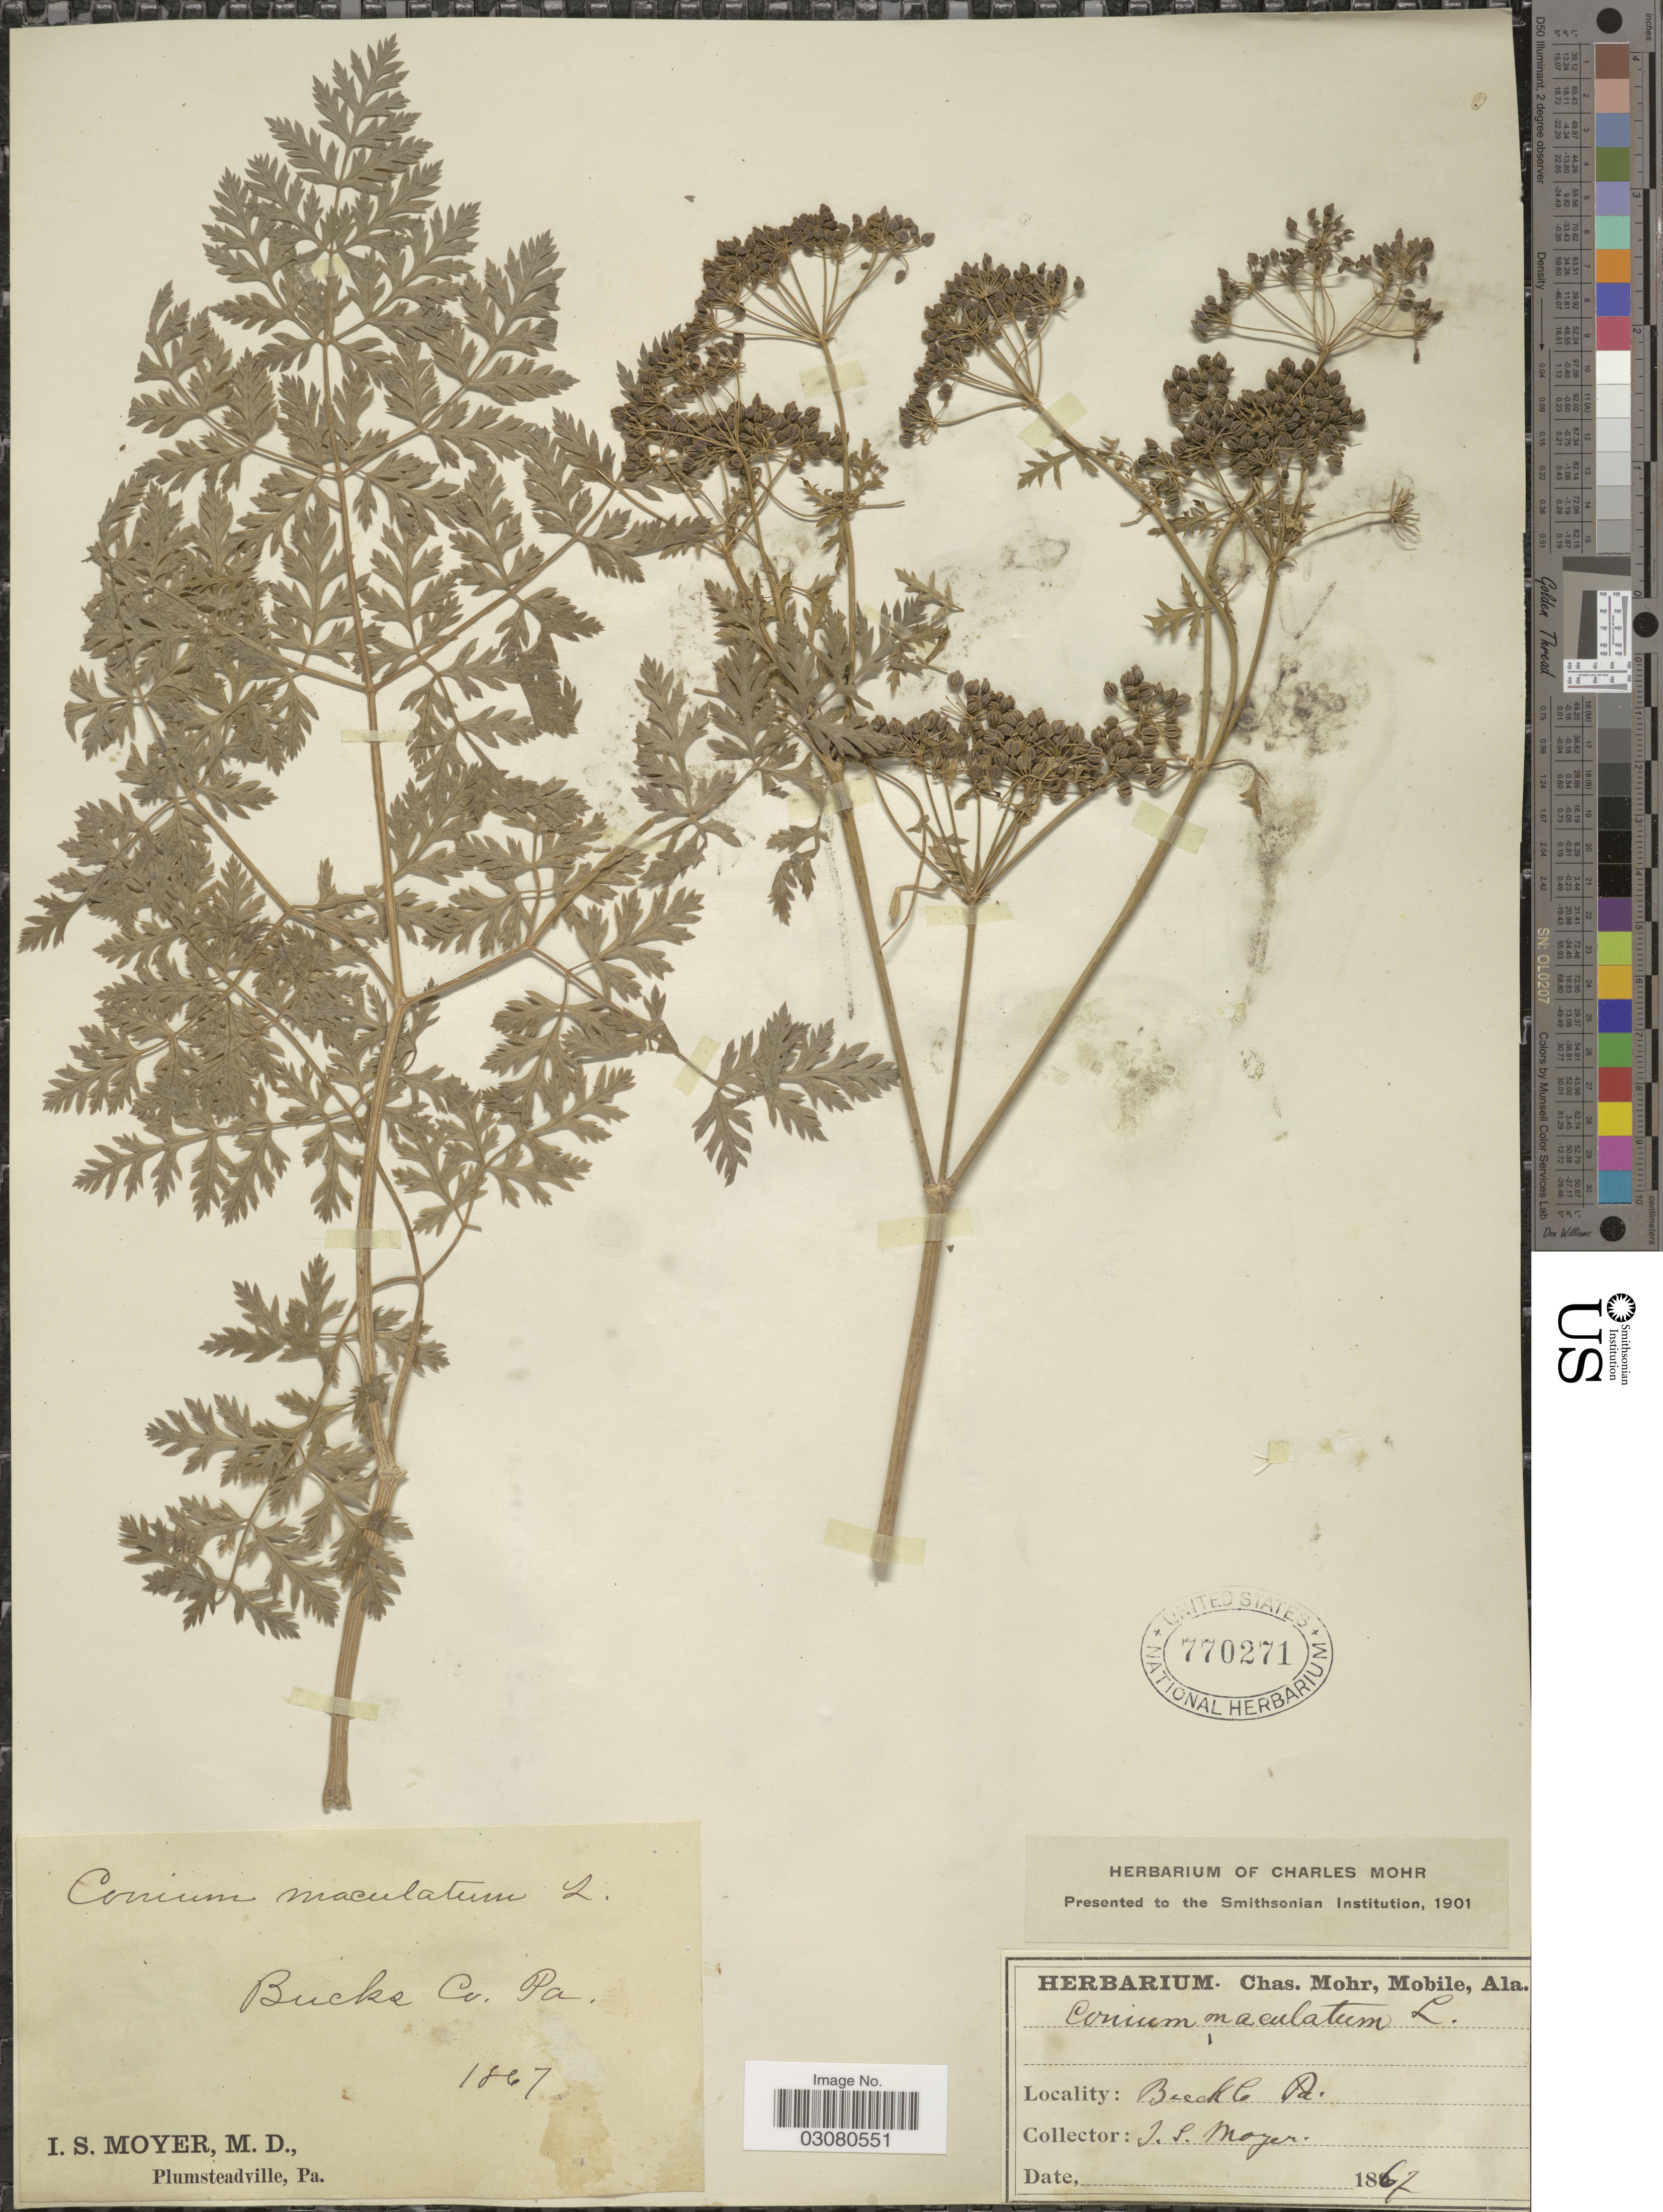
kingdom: Plantae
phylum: Tracheophyta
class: Magnoliopsida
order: Apiales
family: Apiaceae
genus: Conium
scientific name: Conium maculatum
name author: L.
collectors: I. S. Moyer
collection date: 1867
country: United States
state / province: Pennsylvania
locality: Bucks Co. Pa.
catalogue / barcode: US 770271